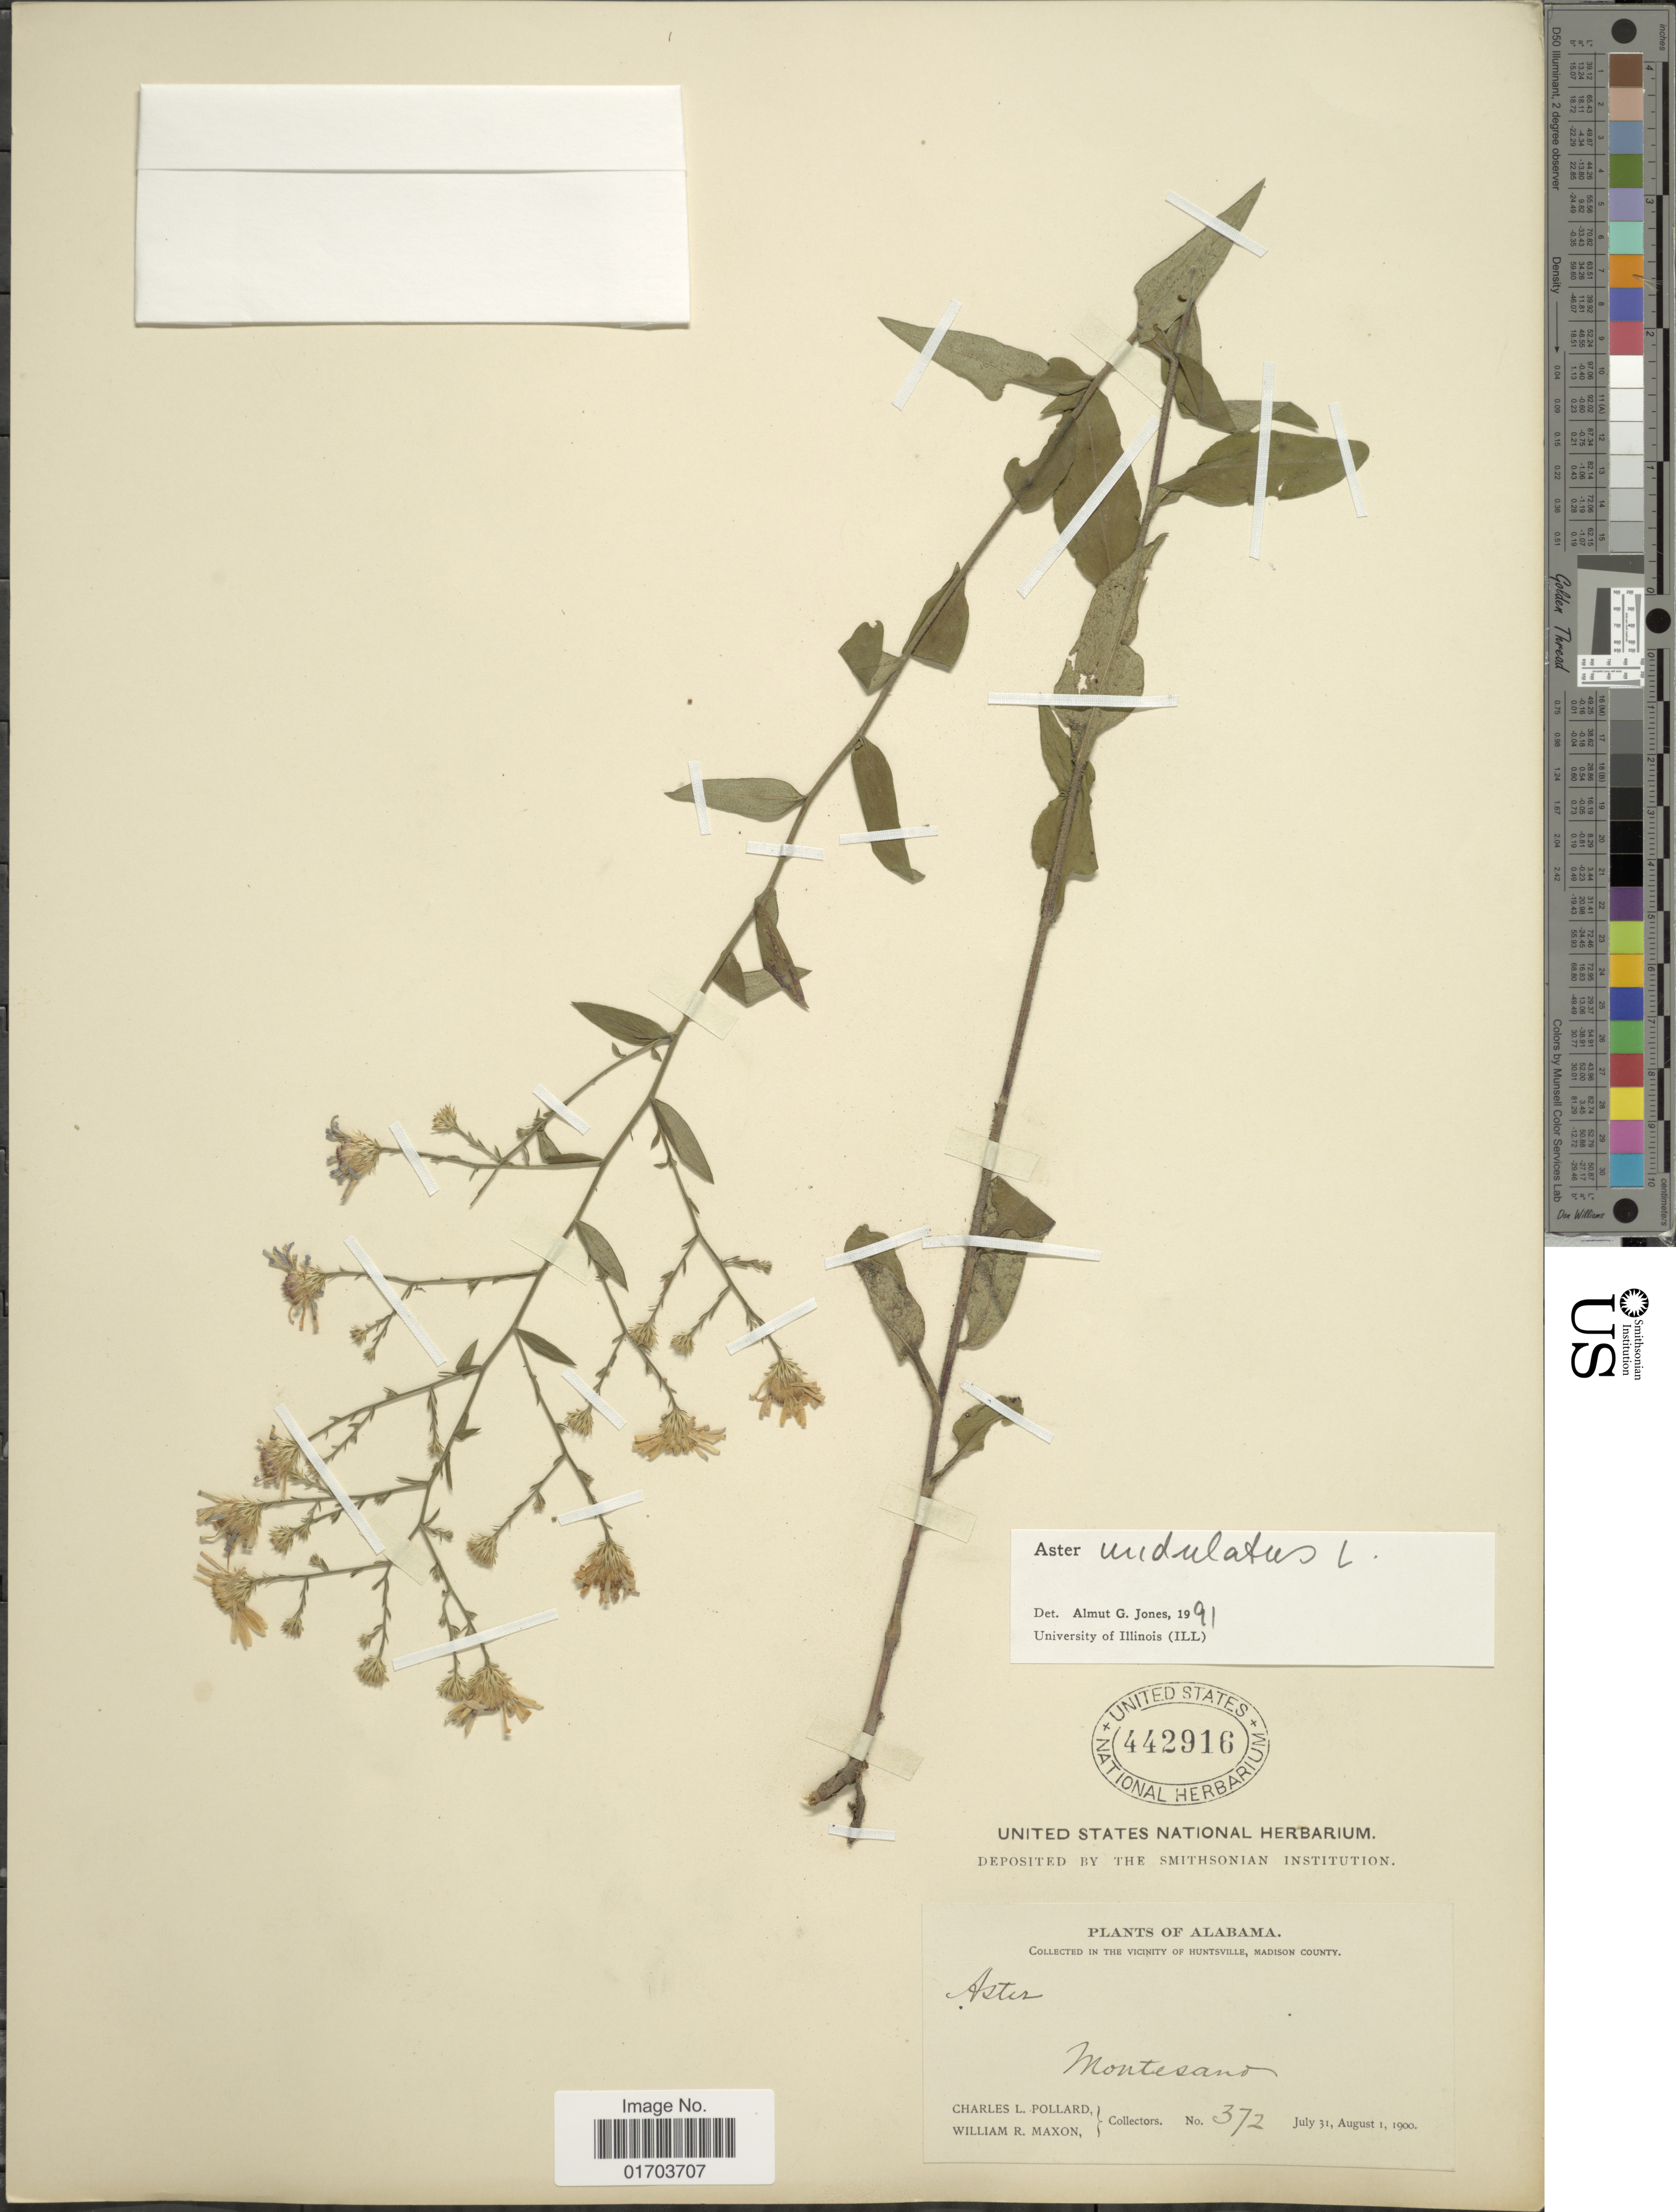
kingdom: Plantae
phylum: Tracheophyta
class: Magnoliopsida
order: Asterales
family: Asteraceae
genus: Symphyotrichum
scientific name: Symphyotrichum undulatum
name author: (L.) G.L. Nesom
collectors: C. L. Pollard & W. R. Maxon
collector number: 372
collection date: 1900-07-31/1900-08-01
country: United States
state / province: Alabama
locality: Alabama. In the Vicinity of Huntsville, Madison County. Montesand.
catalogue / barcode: US 442916